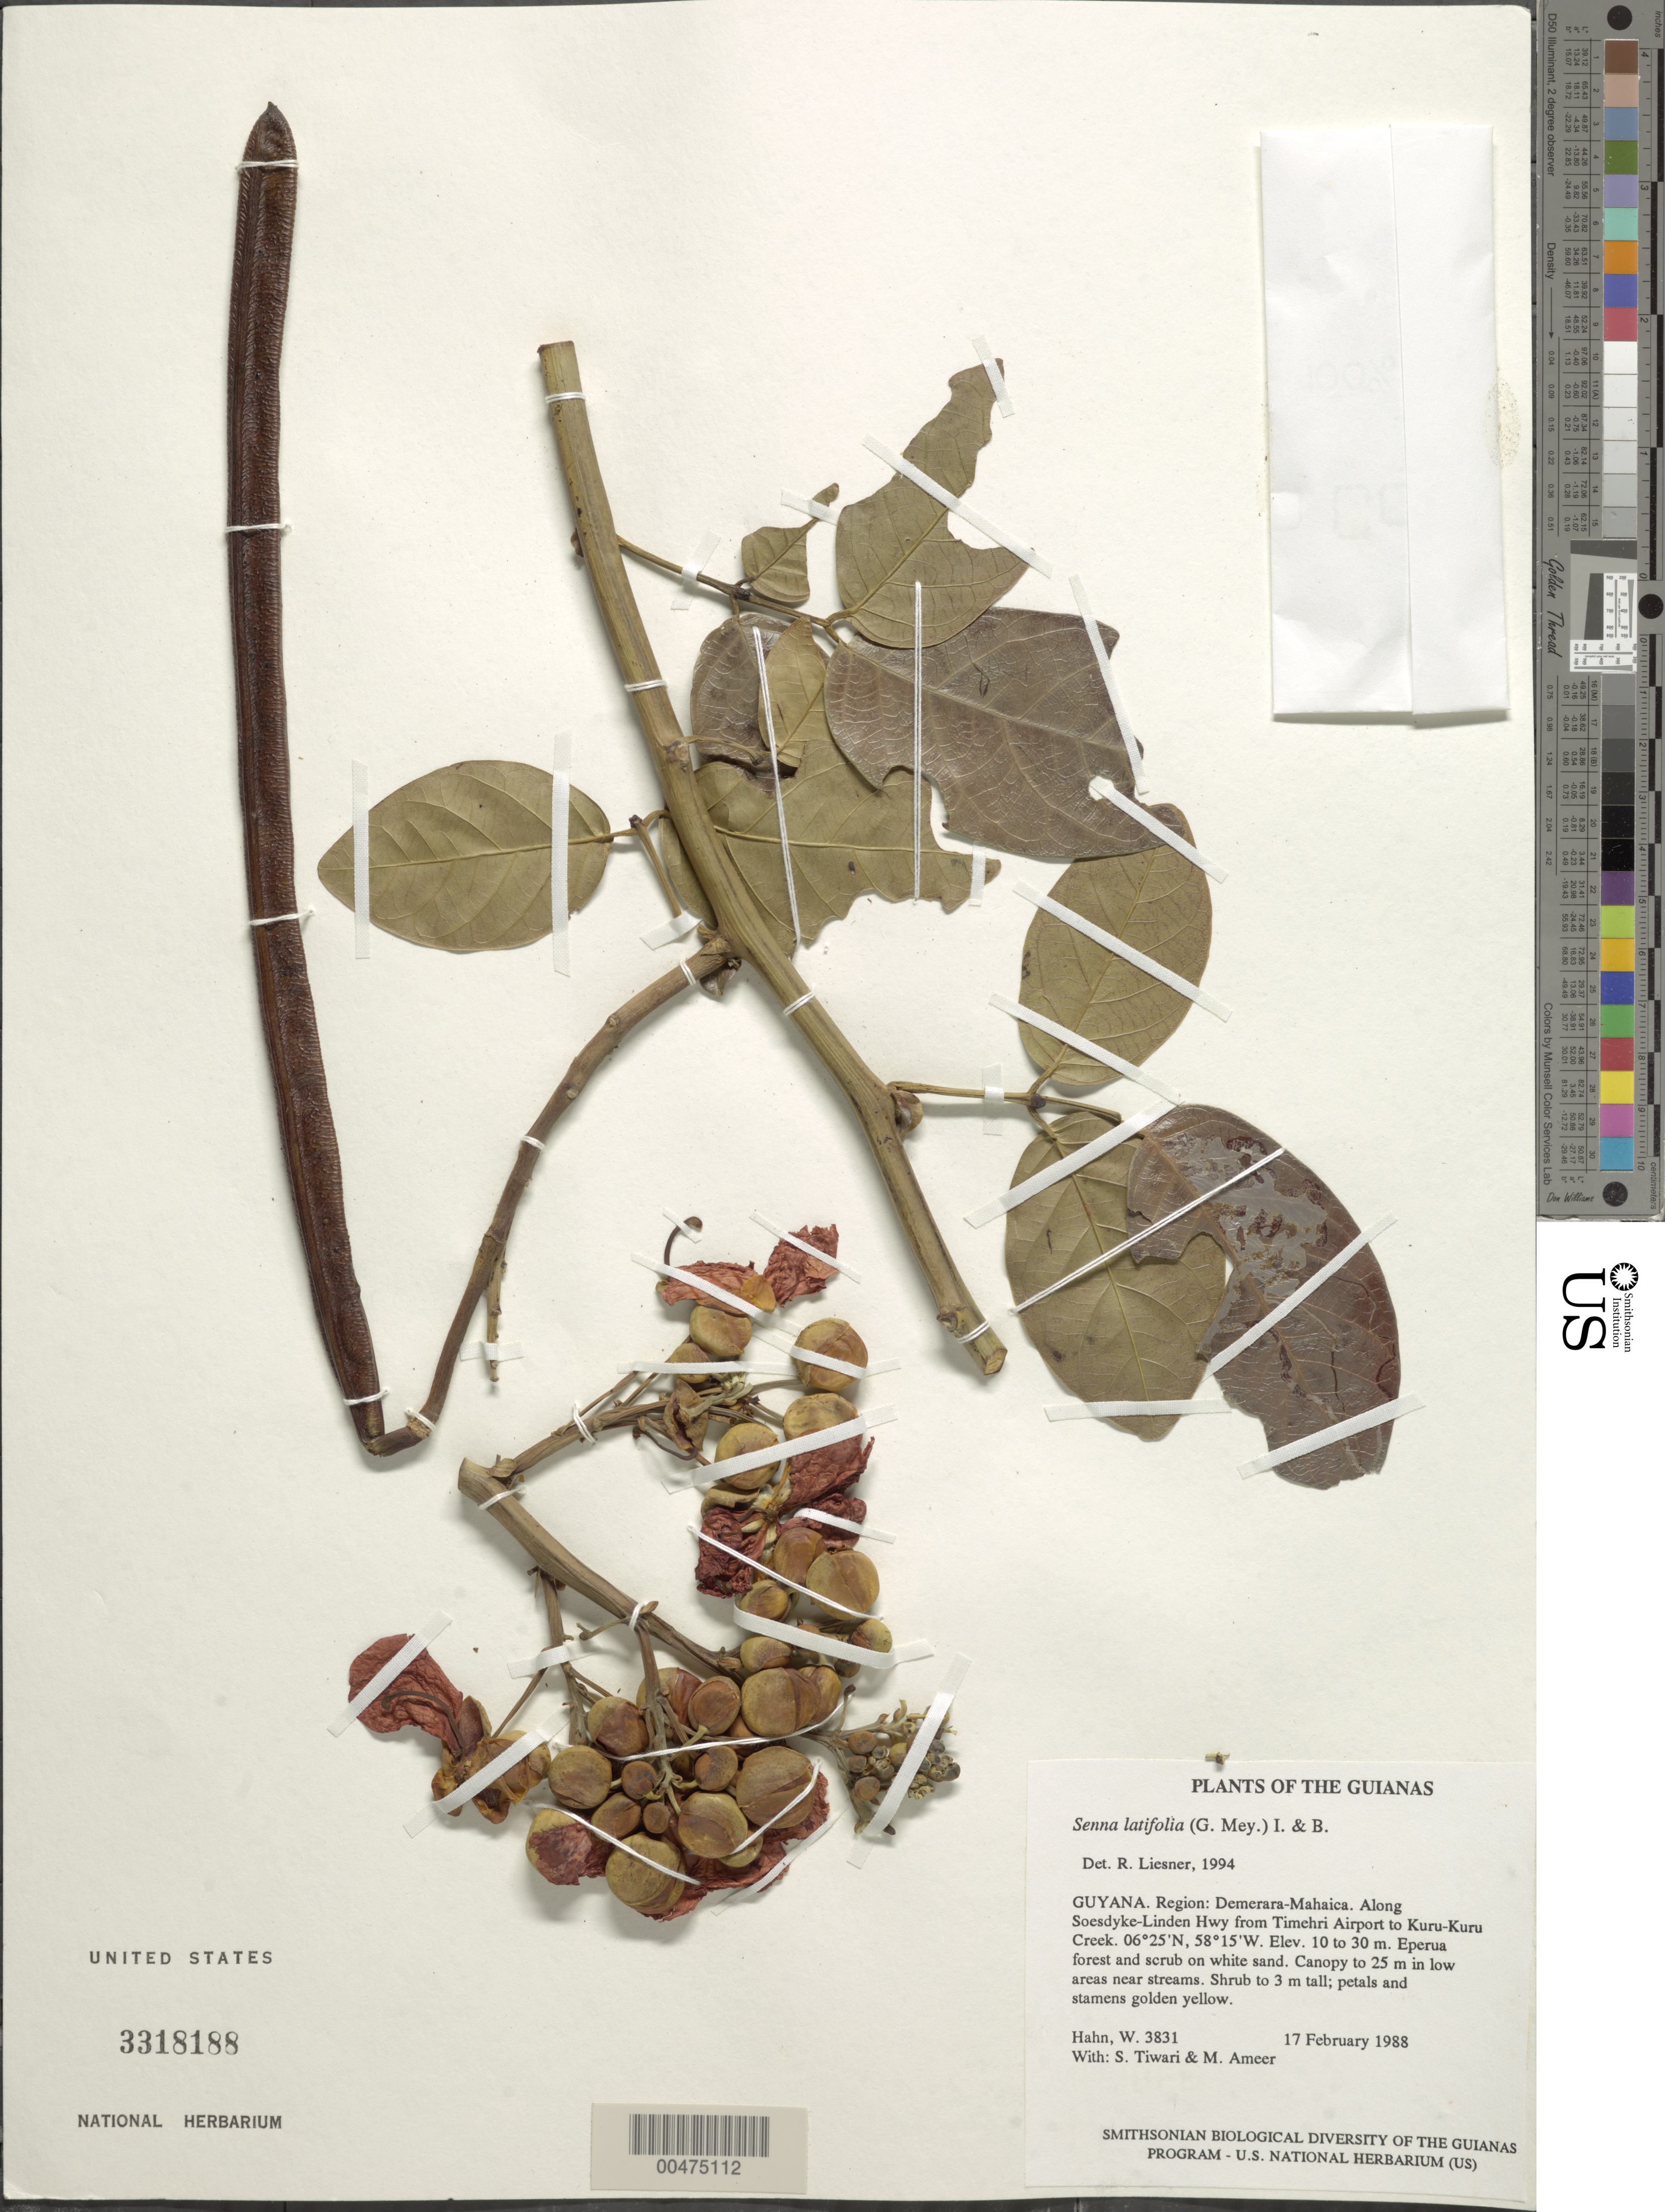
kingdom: Plantae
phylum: Tracheophyta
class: Magnoliopsida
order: Fabales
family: Fabaceae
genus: Senna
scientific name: Senna latifolia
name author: (G. Mey.) H.S. Irwin & Barneby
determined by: Liesner, R. L.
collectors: W. Hahn, S. Tiwari & M. Ameer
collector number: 3831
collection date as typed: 17 February 1988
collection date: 1988-02-17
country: Guyana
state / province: Demerara-Mahaica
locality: Along Soesdyke-Linden Hwy from Timehri Airport to Kuru-Kuru Creek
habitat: Eperua forest and scrub on white sand. Canopy to 25 m in low areas near streams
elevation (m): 10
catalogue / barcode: US 3318188